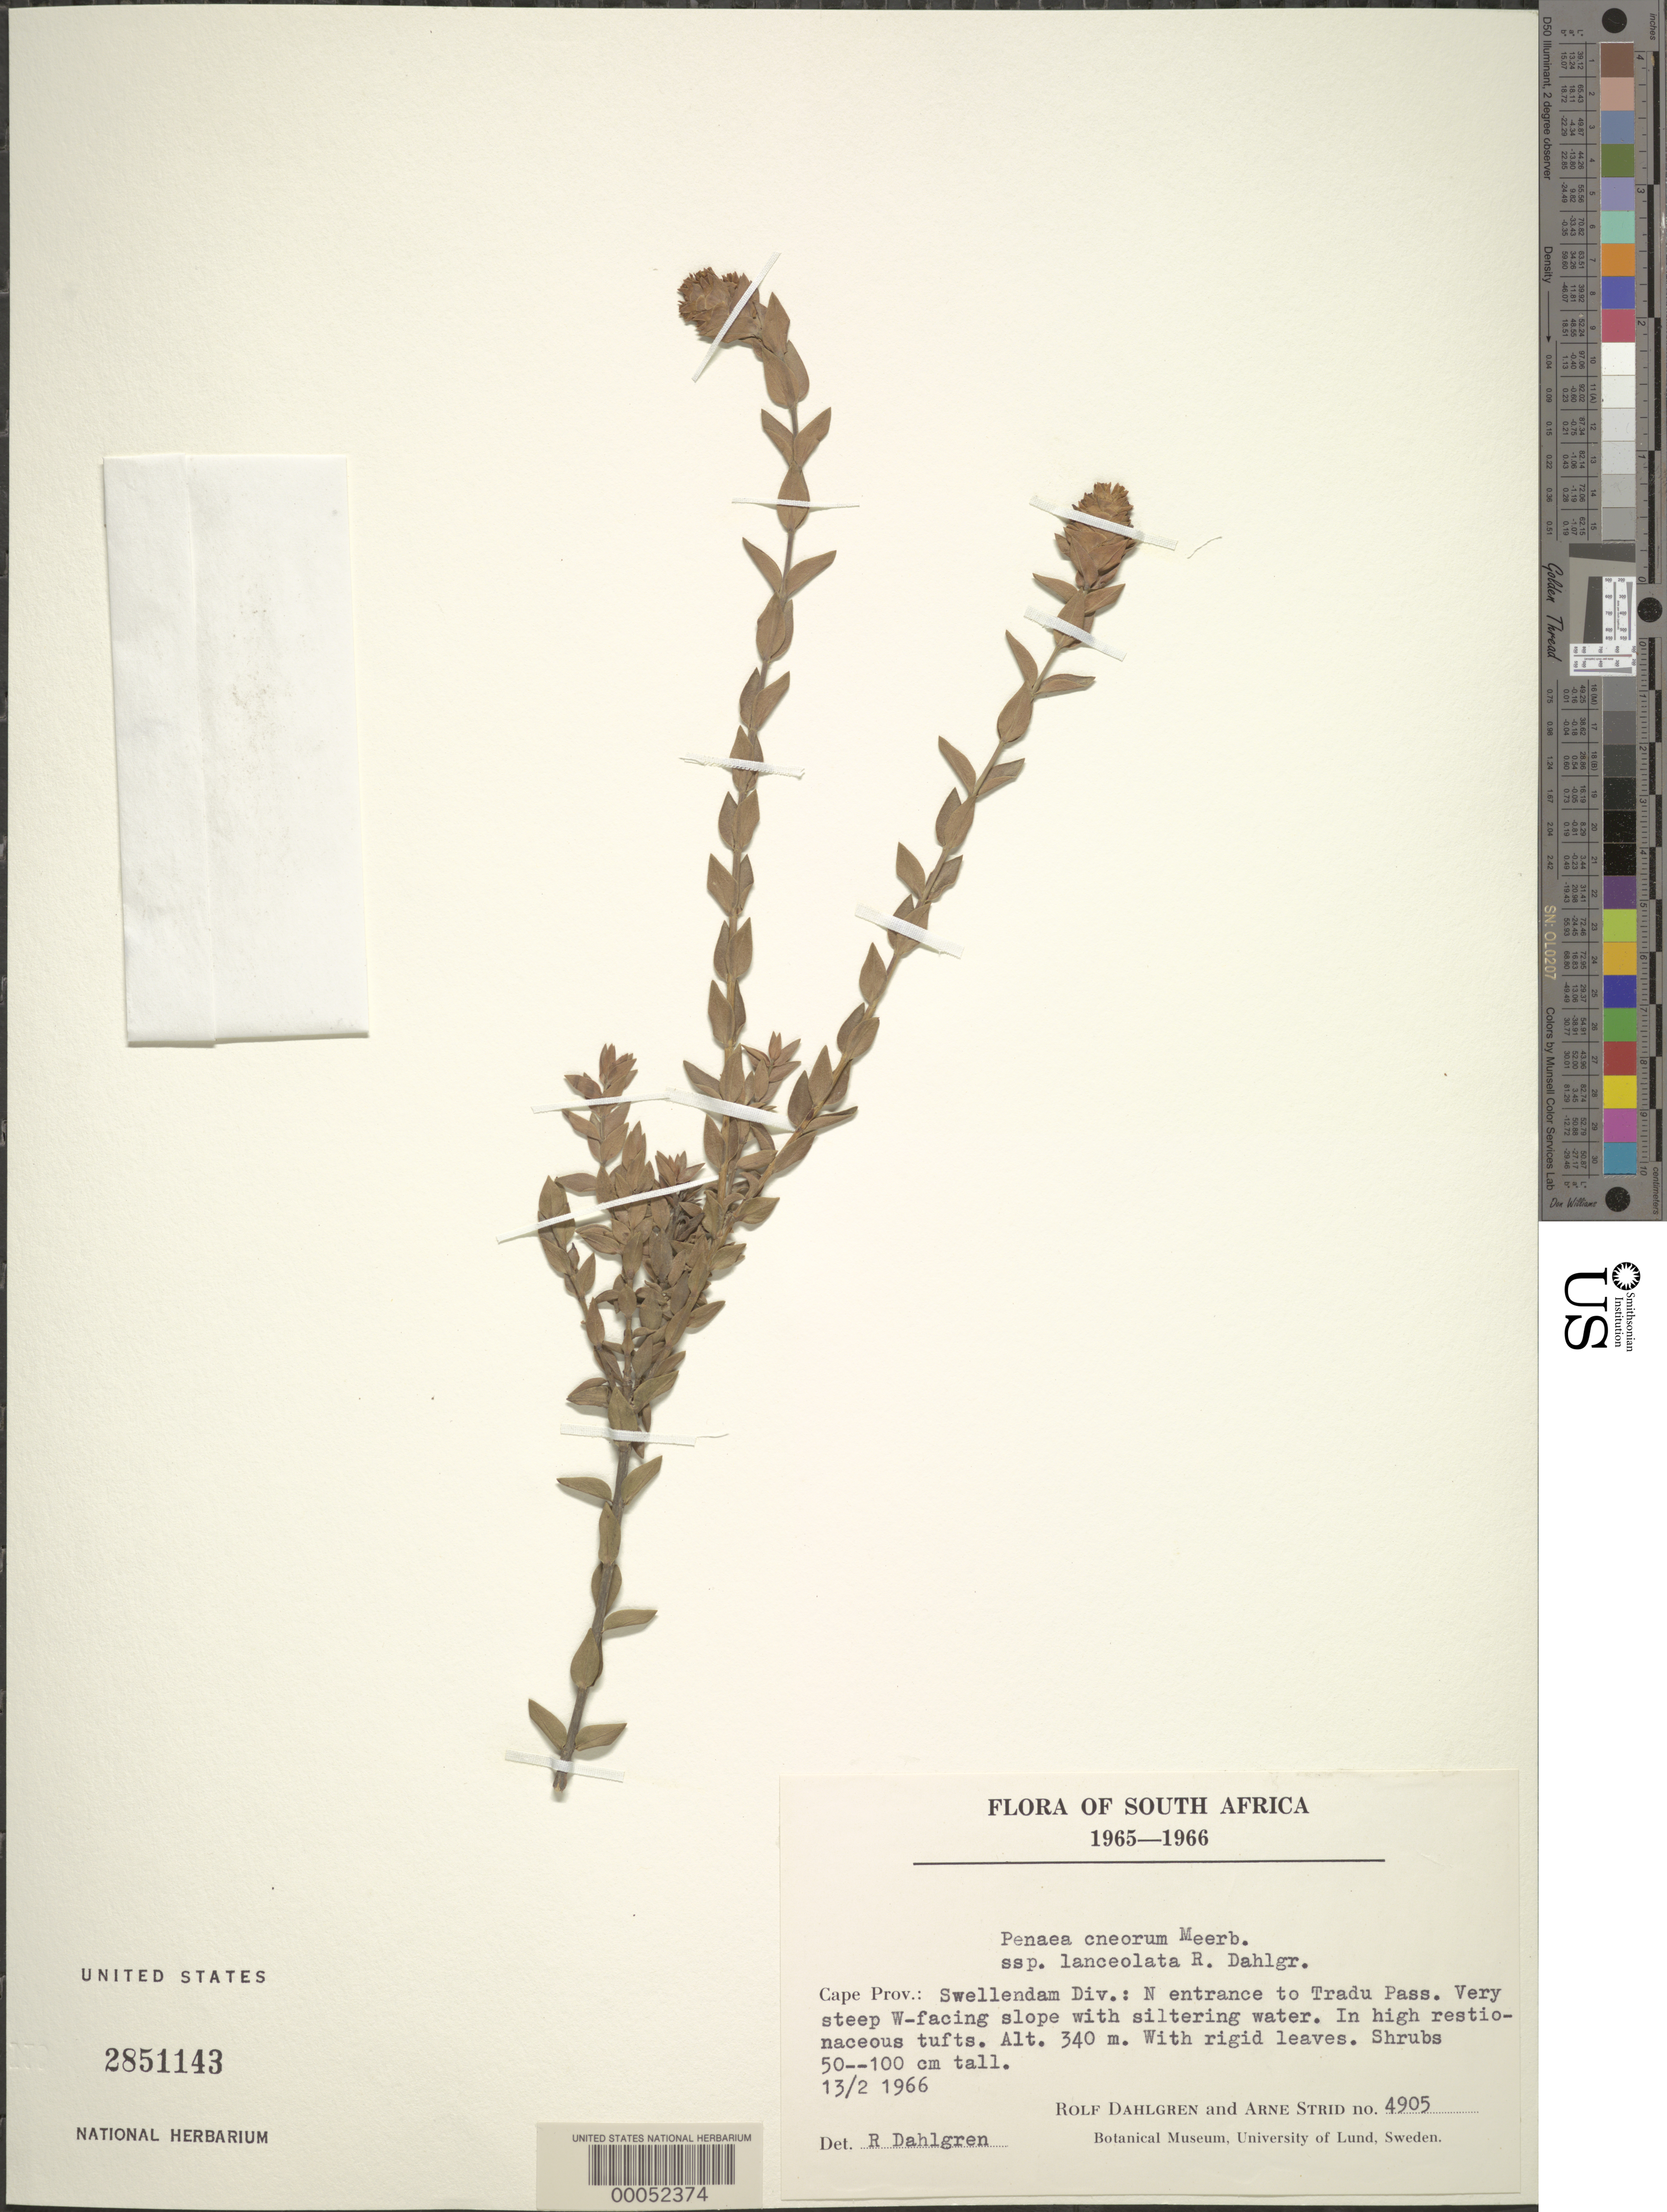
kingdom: Plantae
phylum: Tracheophyta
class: Magnoliopsida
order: Myrtales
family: Penaeaceae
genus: Penaea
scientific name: Penaea cneorum subsp. lanceolata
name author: R. Dahlgren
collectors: R. Dahlgren & A. Strid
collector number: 4905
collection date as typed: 13 Feb 1966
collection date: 1966-02-13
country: South Africa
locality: N entrance to tradu pass, w facing slope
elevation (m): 340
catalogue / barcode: US 2851143